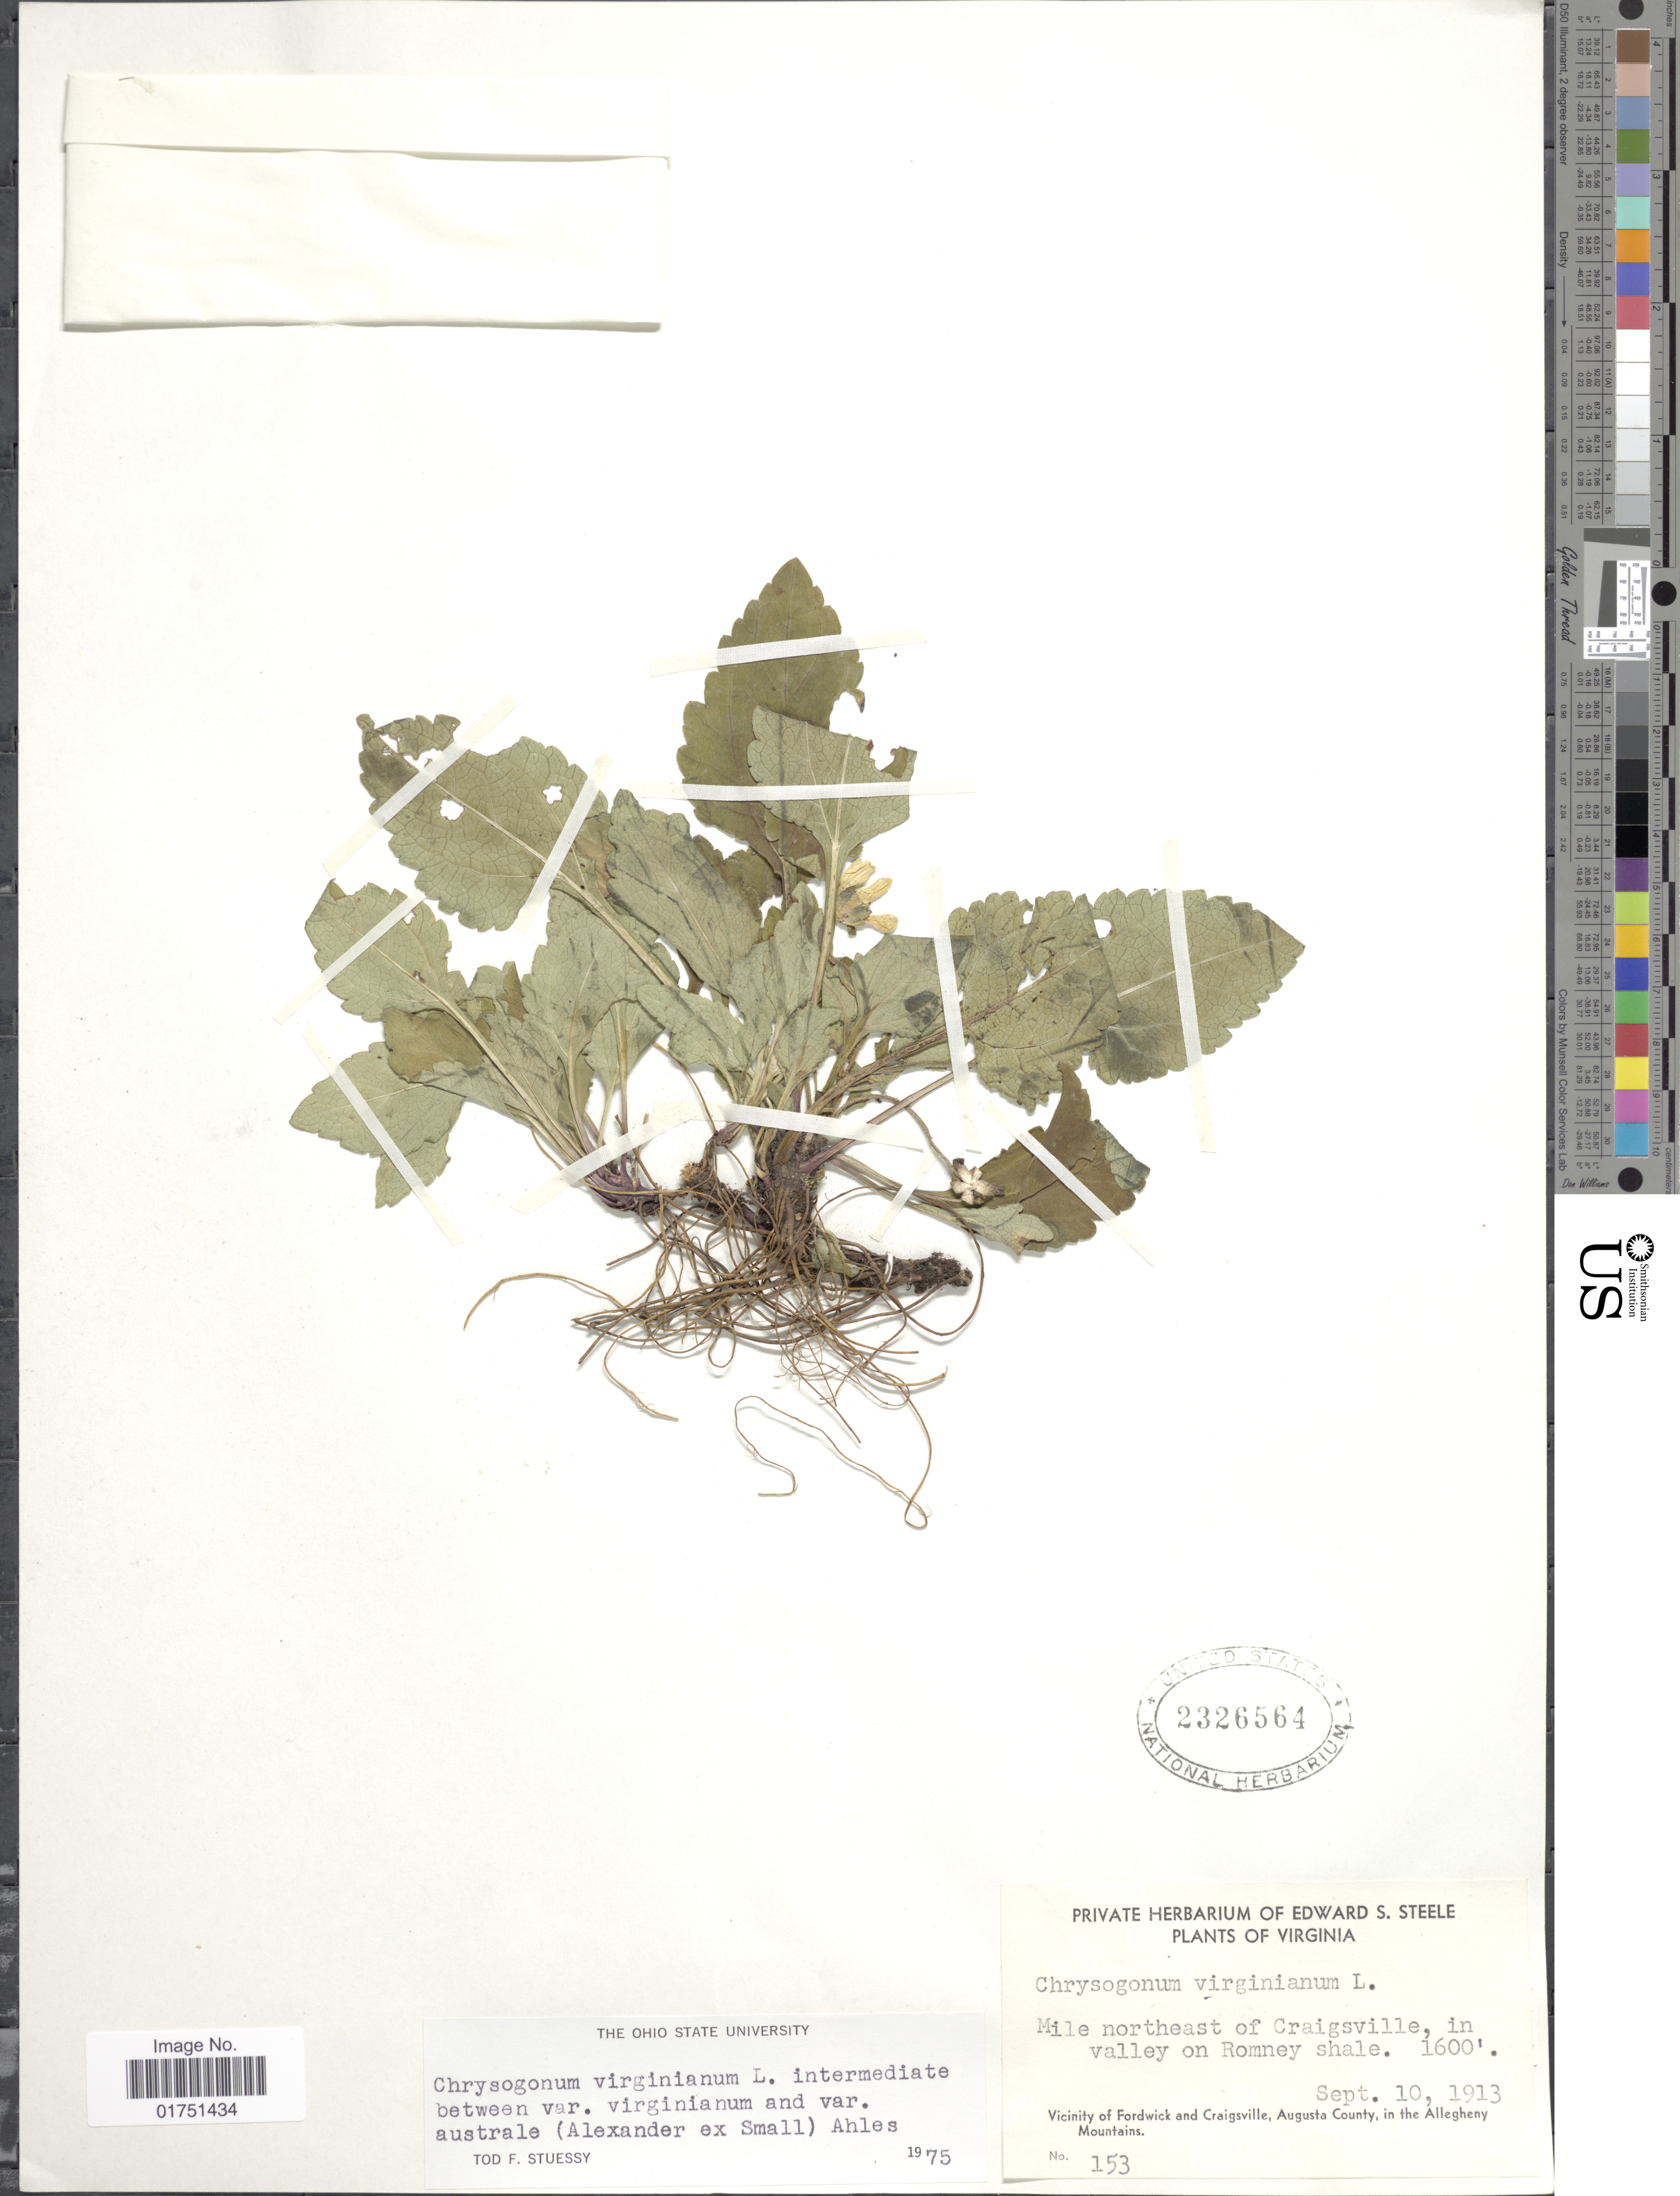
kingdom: Plantae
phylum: Tracheophyta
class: Magnoliopsida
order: Asterales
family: Asteraceae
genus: Chrysogonum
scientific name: Chrysogonum virginianum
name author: L.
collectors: ex herb. Edward S. Steele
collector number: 153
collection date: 1913-09-10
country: United States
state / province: Virginia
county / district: Augusta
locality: Mile northeast of Craigsville, in valley on Romney shale. Vicinity of Fordwick and Craigsville, Augusta County, in the Allegheny Mountains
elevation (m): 488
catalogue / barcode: US 2326564